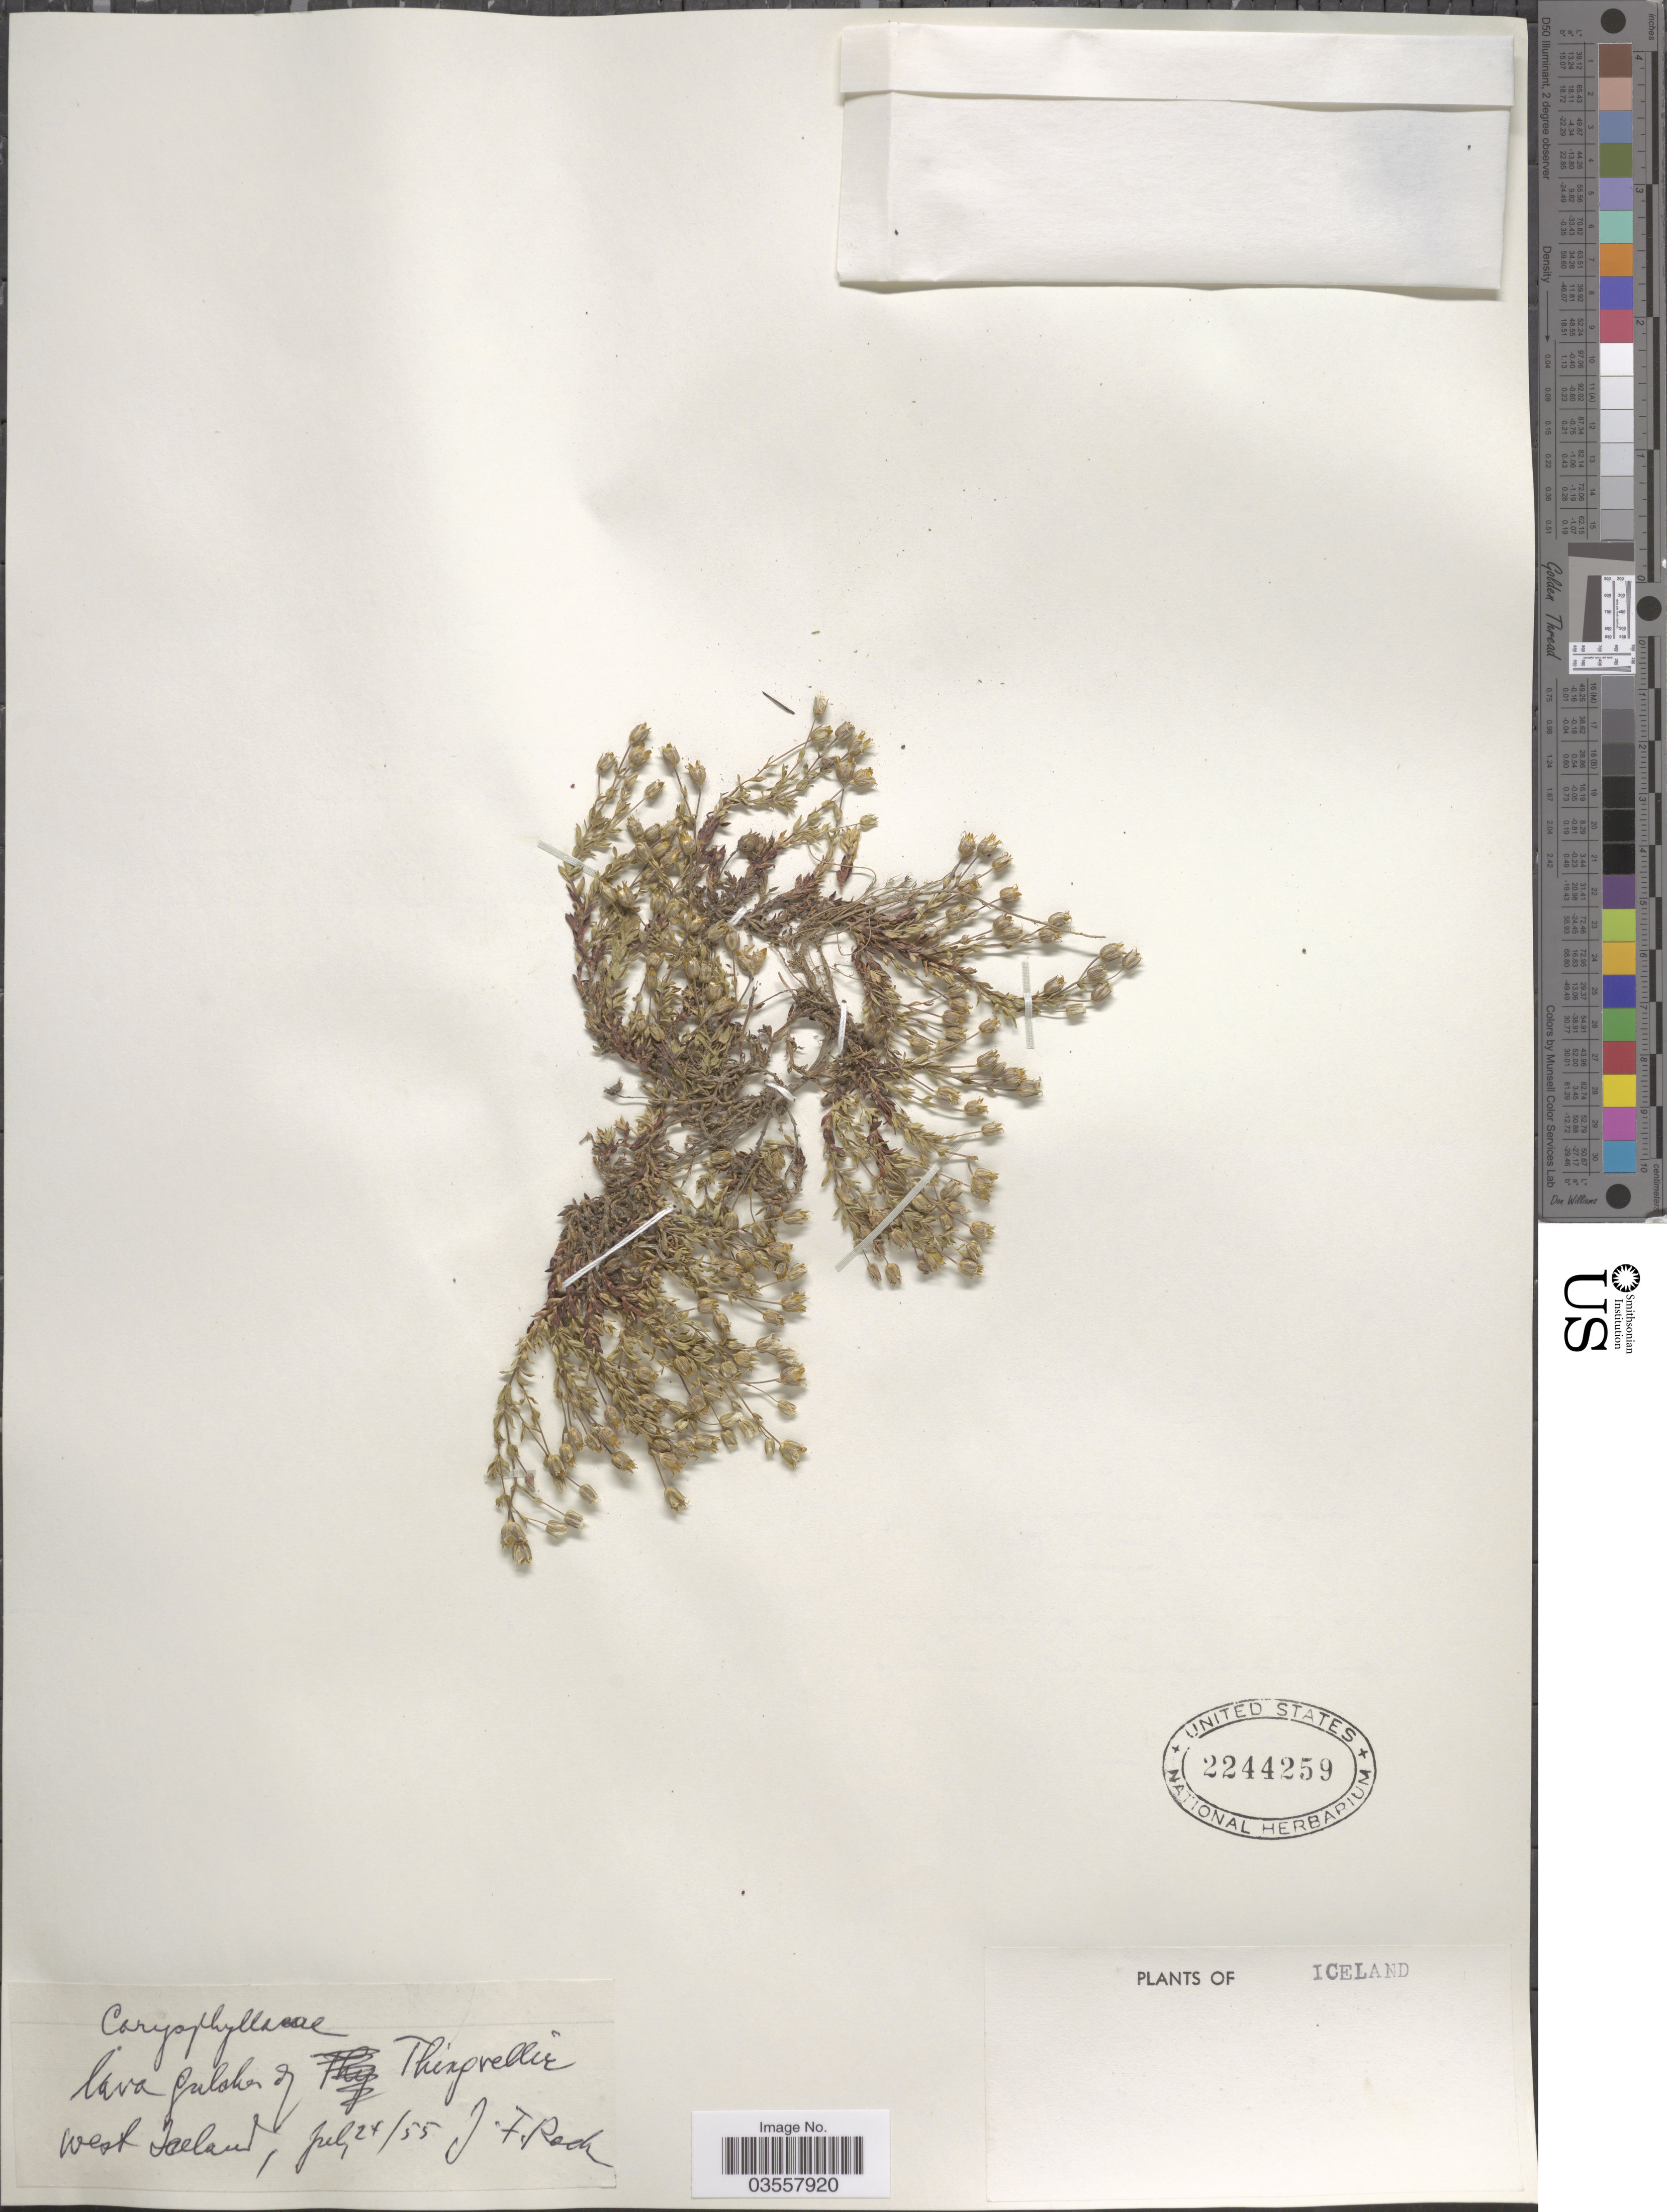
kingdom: Plantae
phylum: Tracheophyta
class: Magnoliopsida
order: Caryophyllales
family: Caryophyllaceae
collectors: J. Rock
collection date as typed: Transcribed d/m/y: 24/7/55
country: Iceland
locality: Lava gulches of Thingvellir. West Iceland.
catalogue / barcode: US 2244259